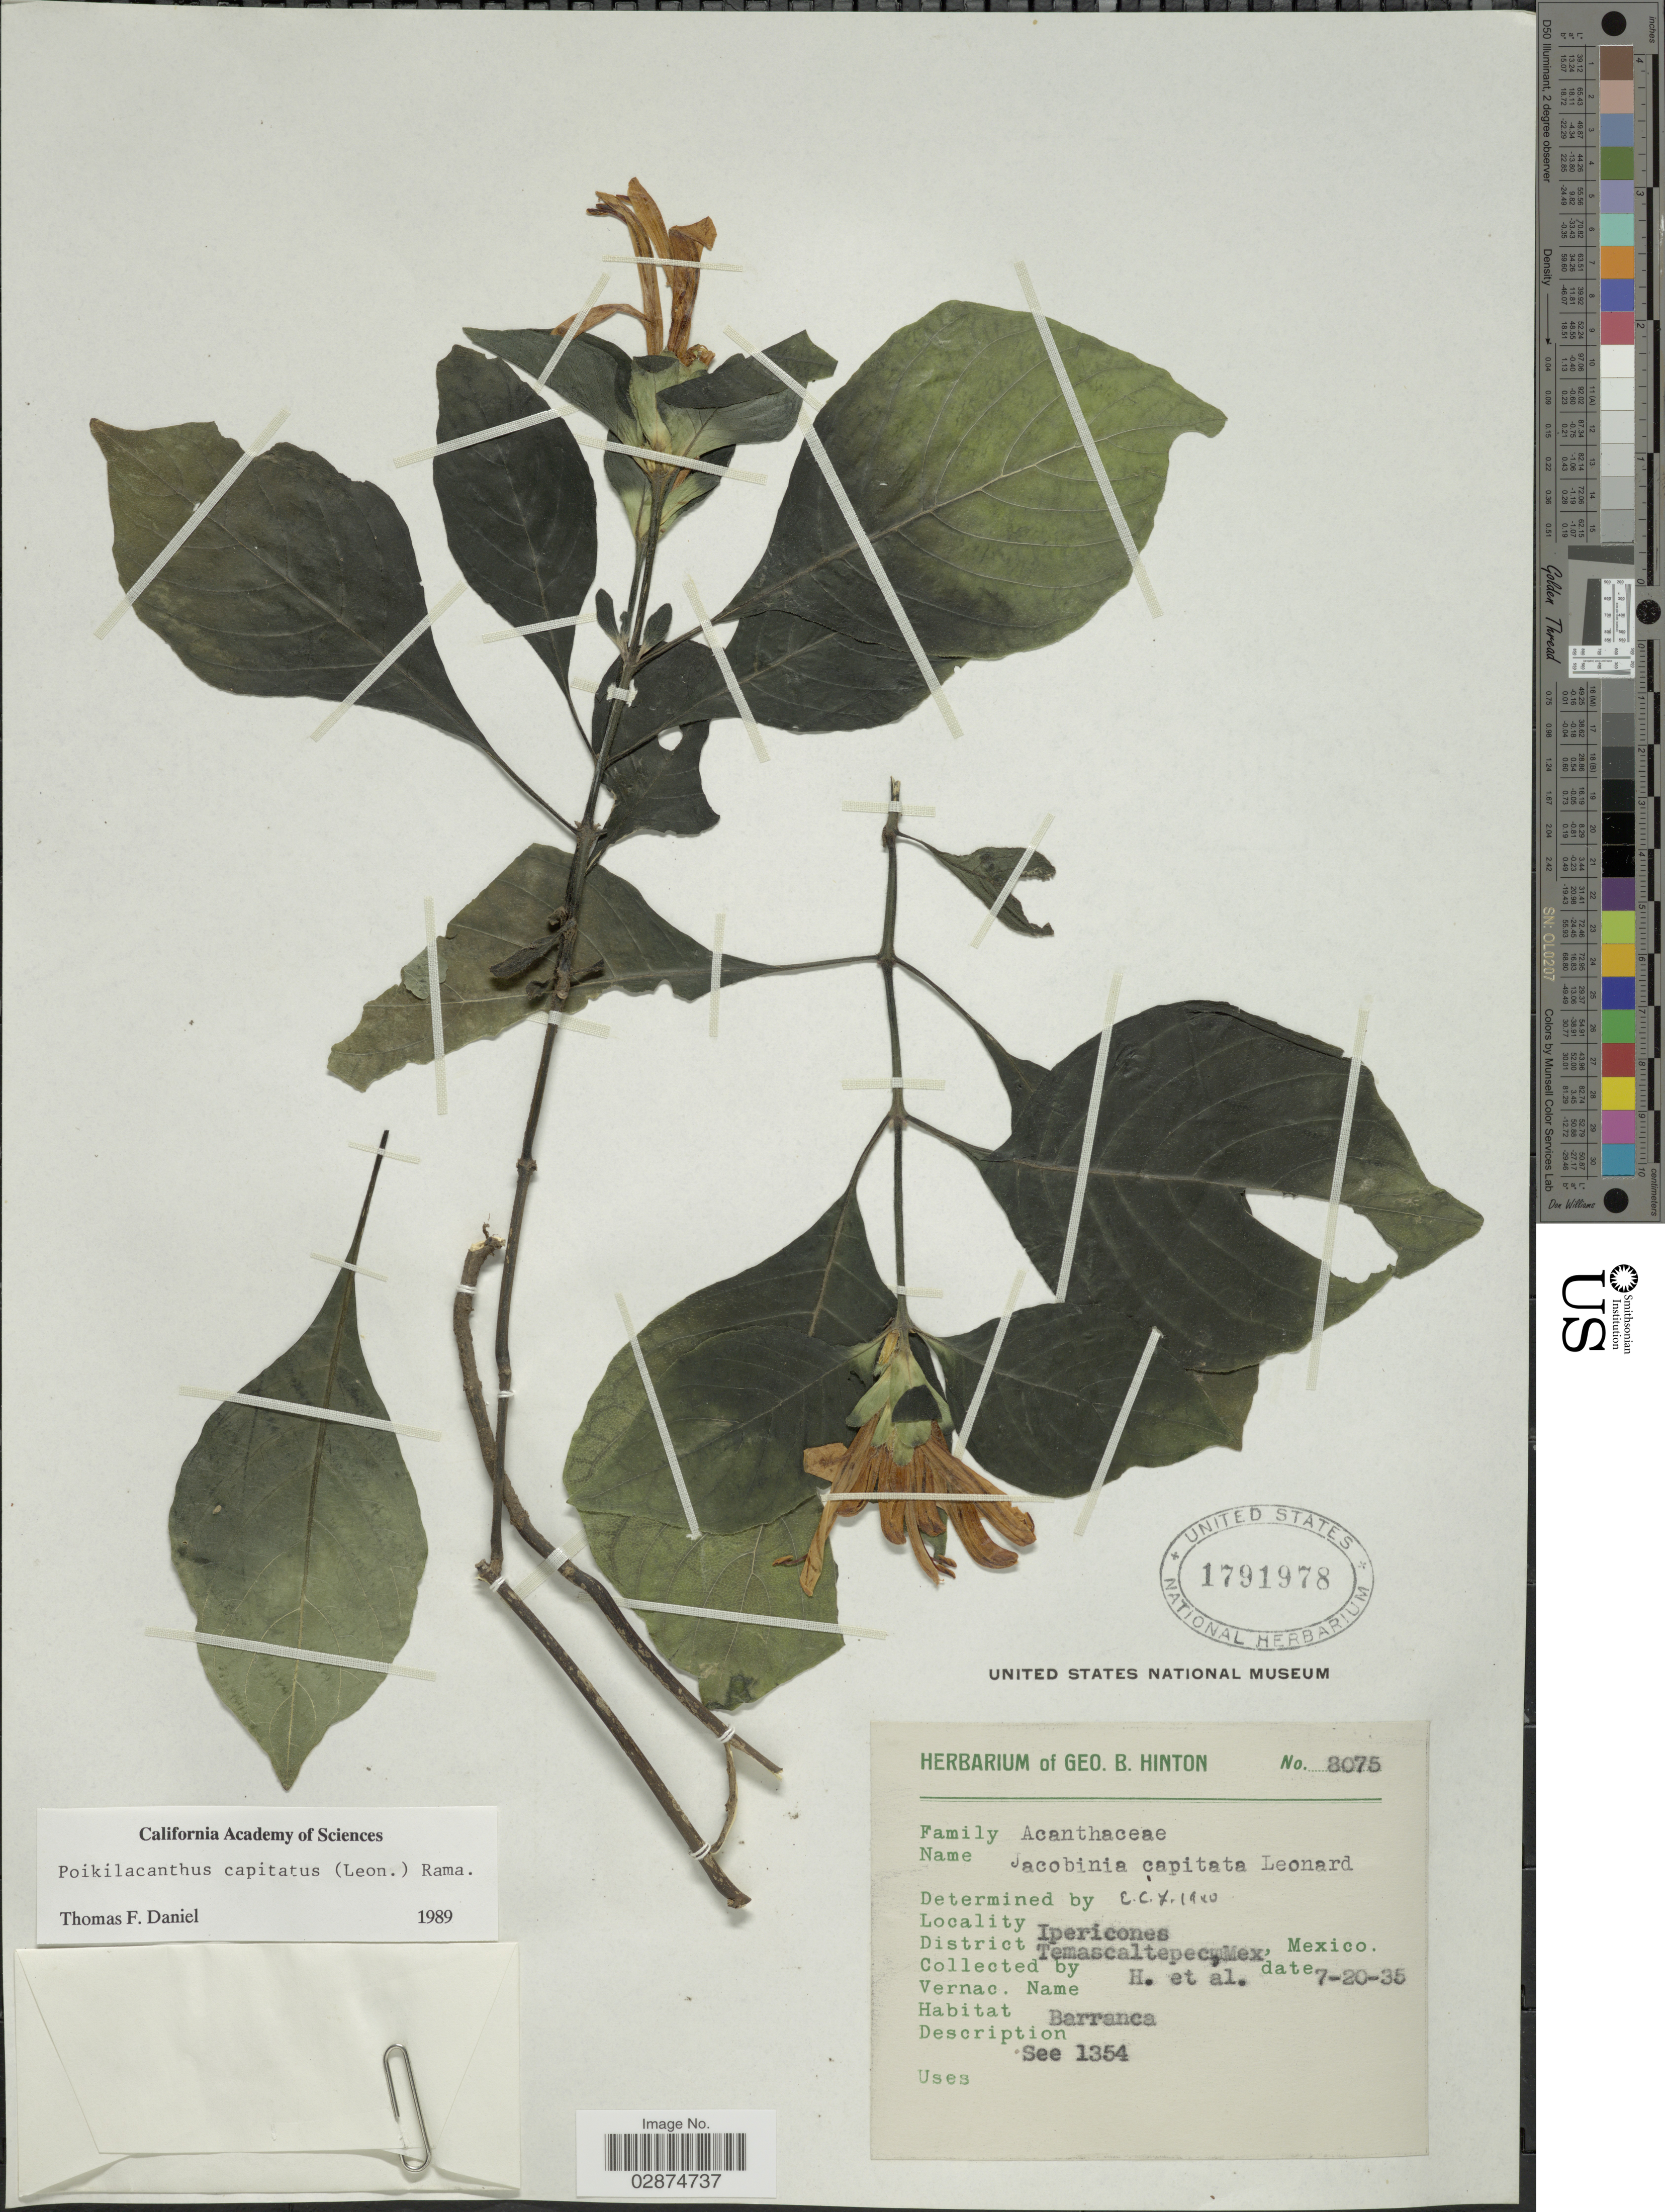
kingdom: Plantae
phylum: Tracheophyta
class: Magnoliopsida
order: Lamiales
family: Acanthaceae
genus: Poikilacanthus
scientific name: Poikilacanthus capitatus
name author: (Leonard) Ramamoorthy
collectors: G. B. Hinton & et al.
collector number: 8075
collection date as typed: Transcribed d/m/y: 20/7/35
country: Mexico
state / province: México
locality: Ipericones. District Temascaltepec.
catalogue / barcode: US 1791978